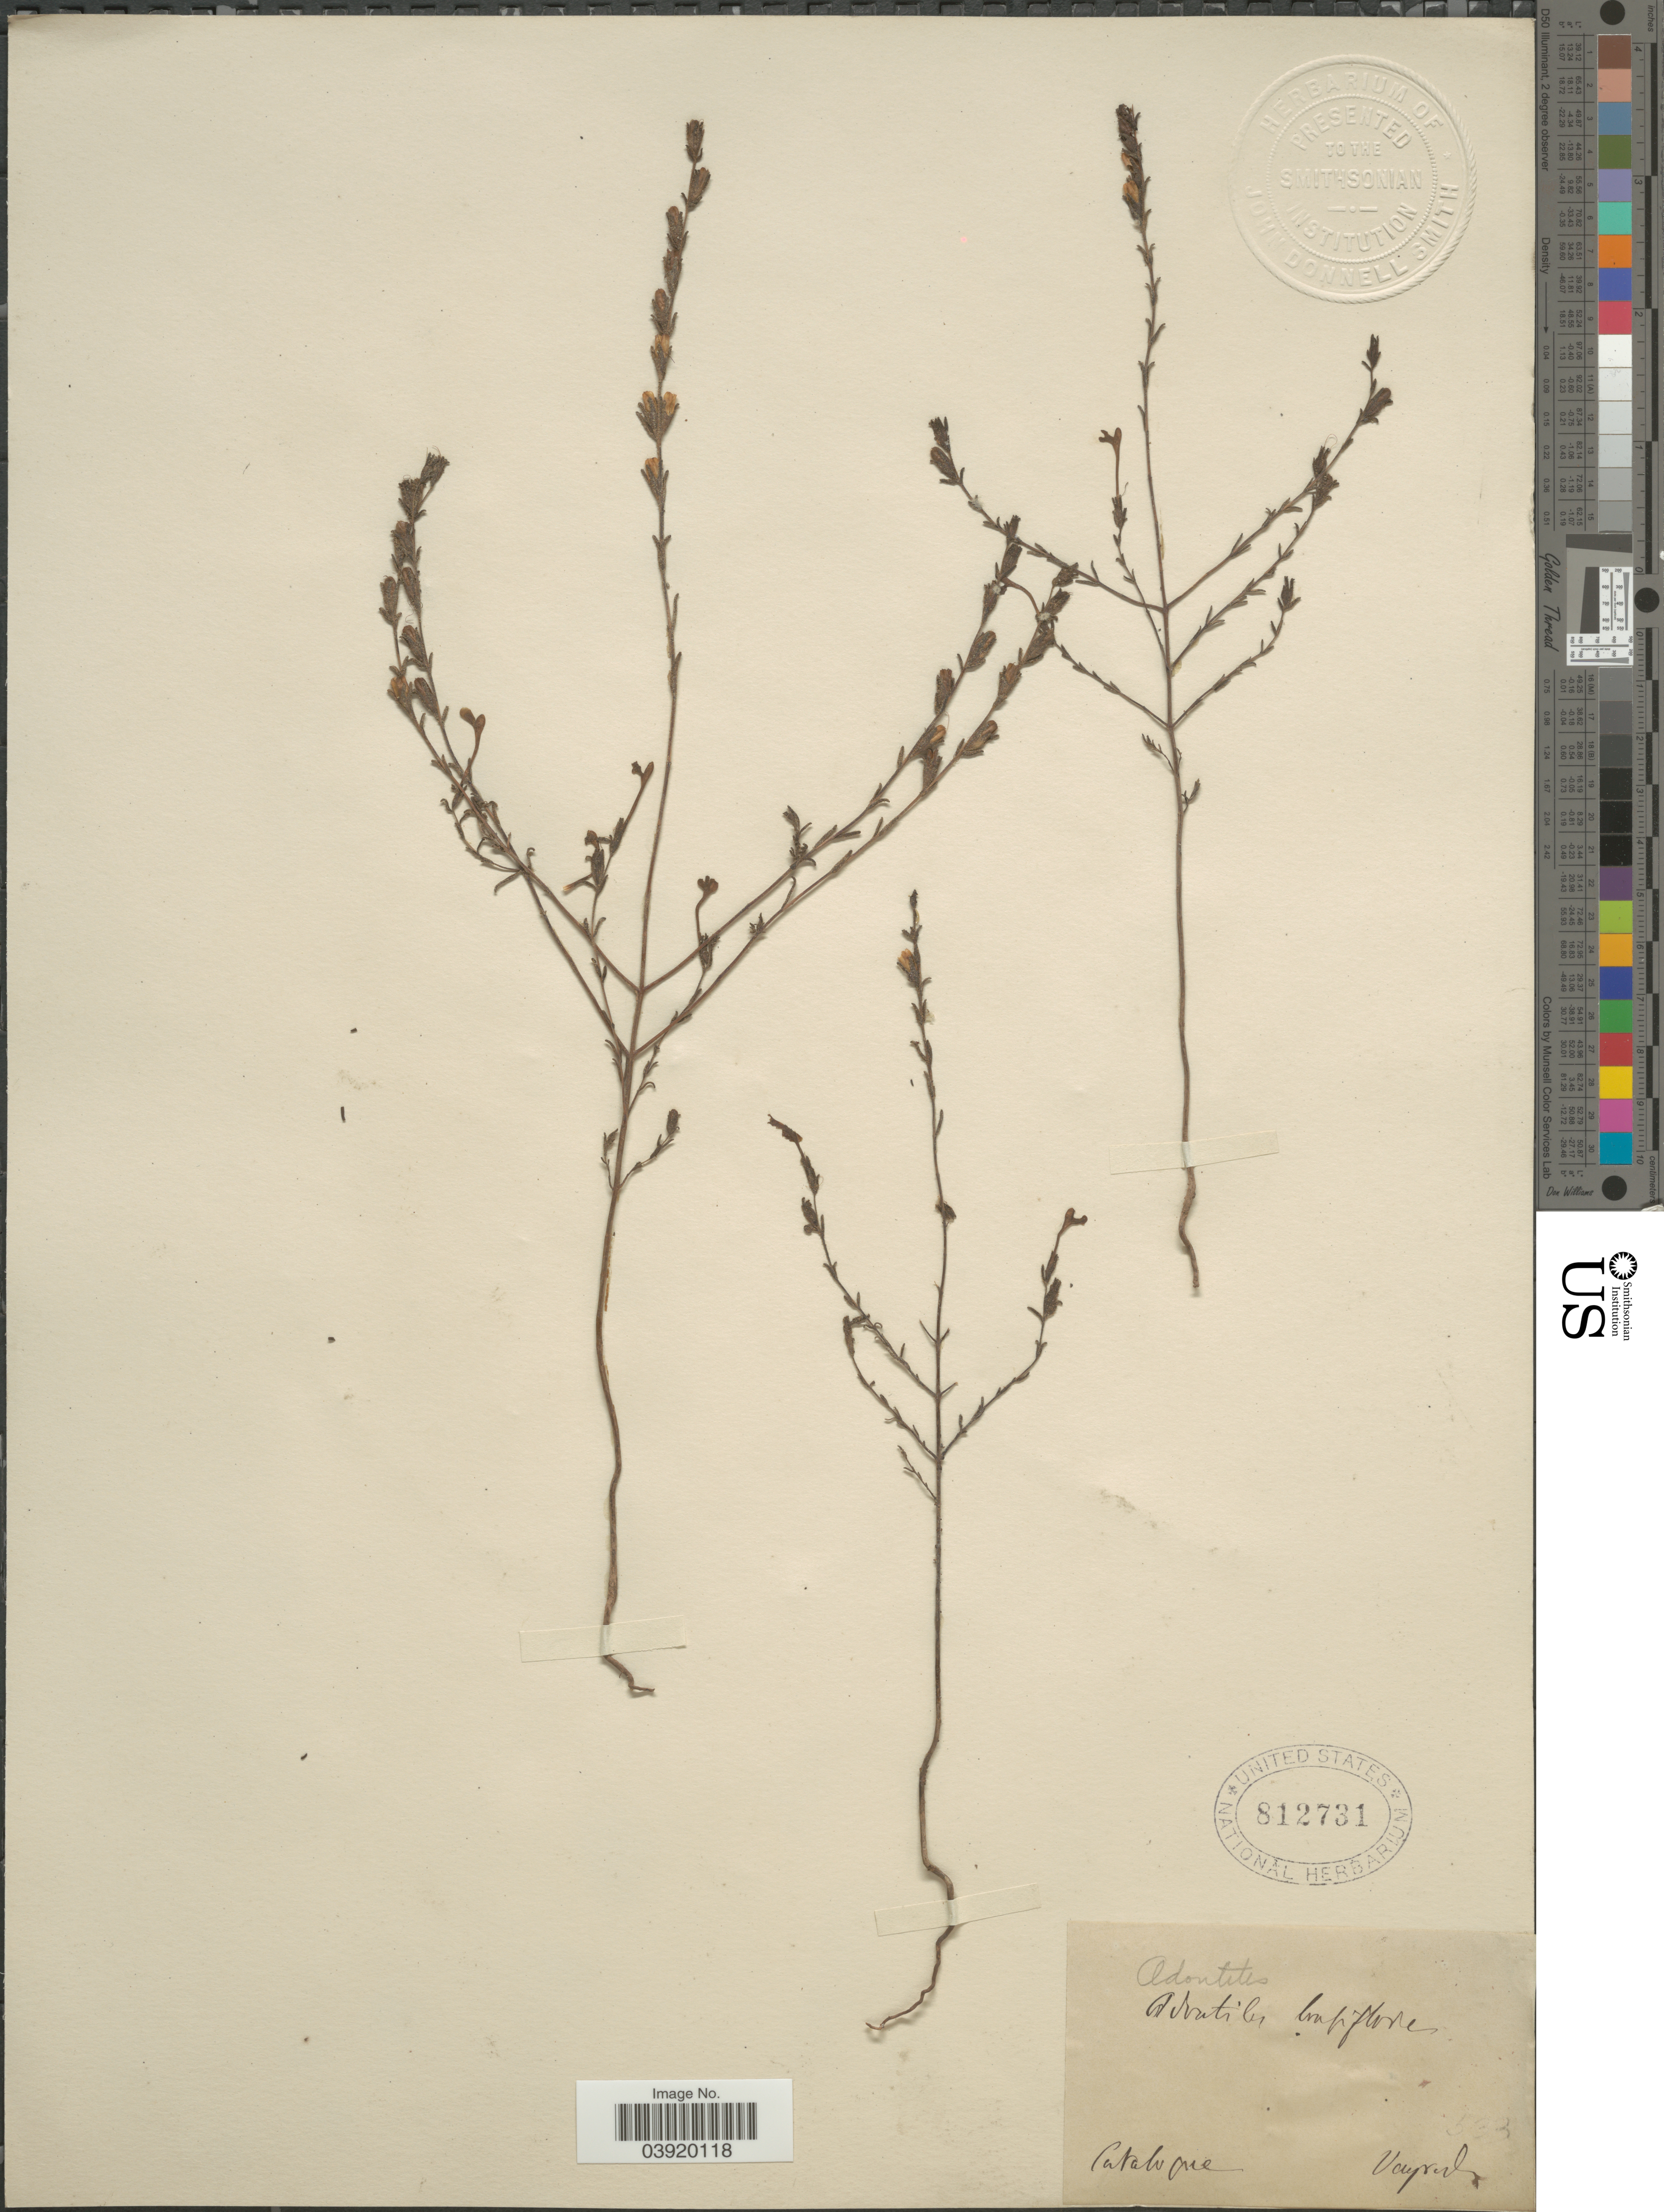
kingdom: Plantae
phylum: Tracheophyta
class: Magnoliopsida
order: Lamiales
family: Orobanchaceae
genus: Macrosyringion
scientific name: Macrosyringion longiflorum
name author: (Vahl) Rothm.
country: Spain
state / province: Catalunya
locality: Catalogne.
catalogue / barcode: US 812731